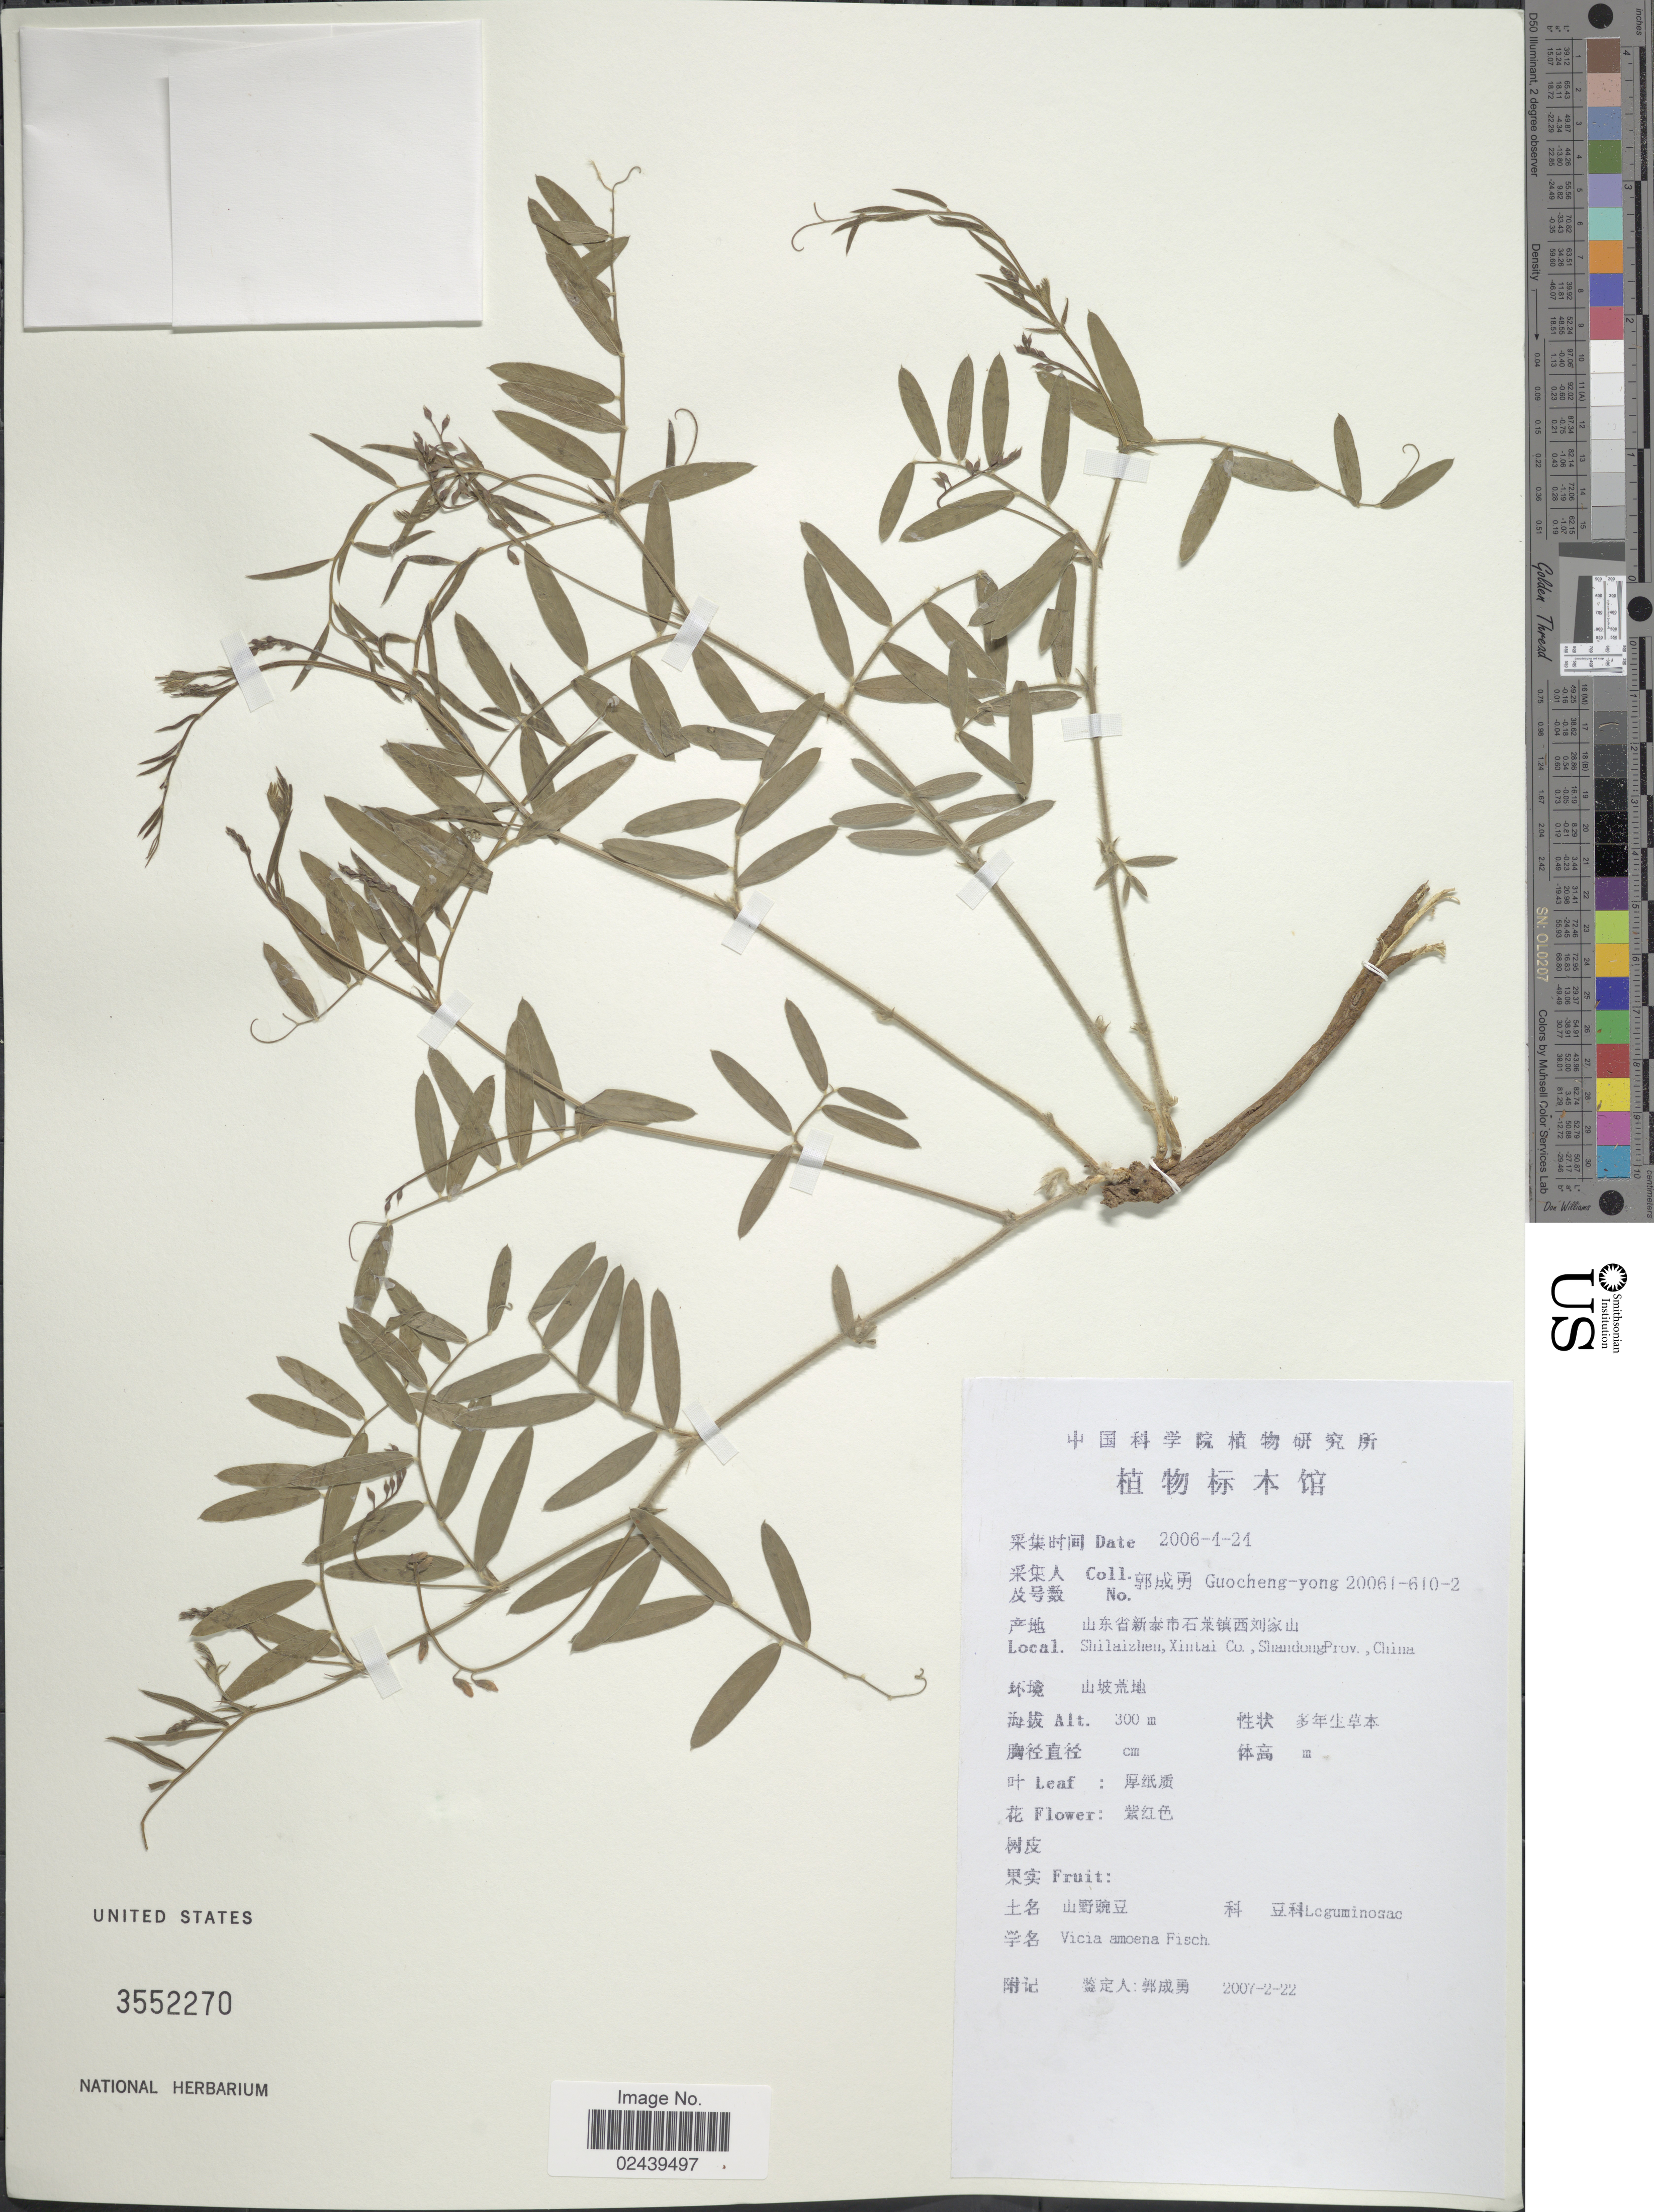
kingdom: Plantae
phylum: Tracheophyta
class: Magnoliopsida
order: Fabales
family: Fabaceae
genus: Vicia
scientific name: Vicia amoena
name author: Fisch. ex Ser.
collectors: Guo cheng-yong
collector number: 20061-610-2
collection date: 2006-04-24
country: China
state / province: Shandong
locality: Shilaizhen, Xintai Co., Shandong, Prov. China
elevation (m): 300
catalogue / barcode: US 3552270